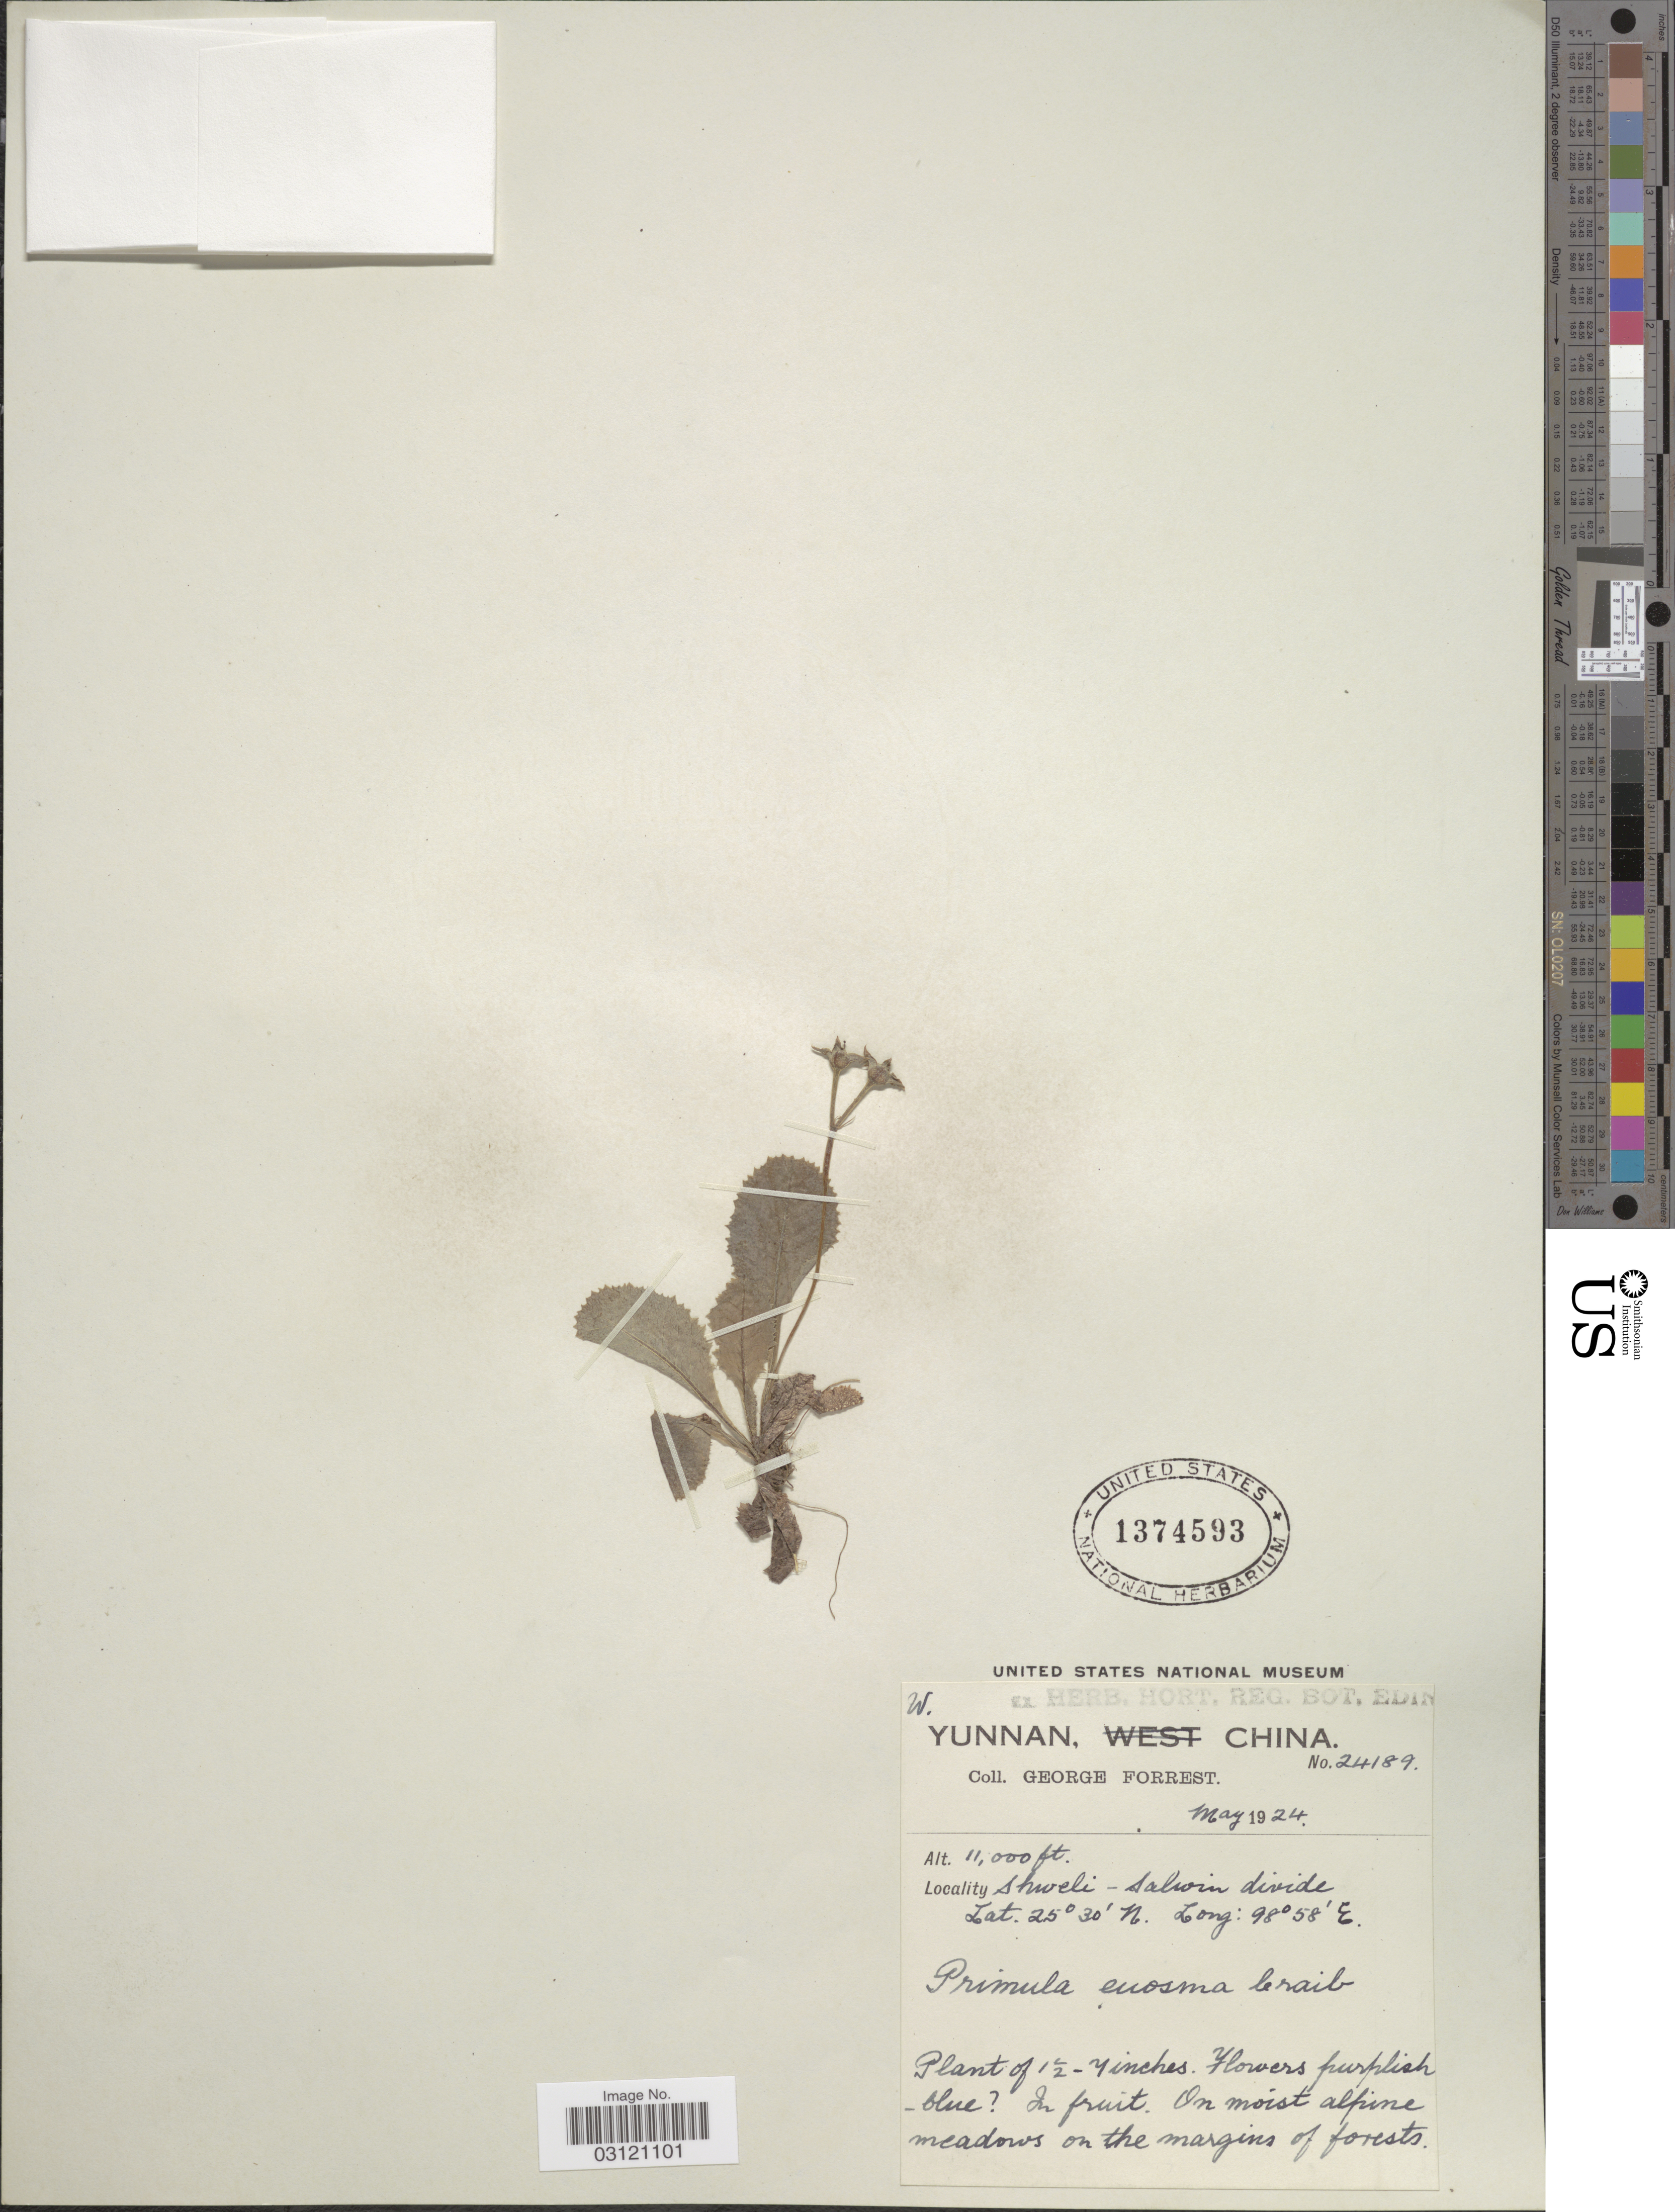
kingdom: Plantae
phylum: Tracheophyta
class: Magnoliopsida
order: Ericales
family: Primulaceae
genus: Primula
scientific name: Primula euosma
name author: Craib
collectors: G. Forrest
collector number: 24189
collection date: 1924-05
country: China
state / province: Yunnan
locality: W. Yunnan. Shweli - Salwin divide.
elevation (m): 3353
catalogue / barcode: US 1374593